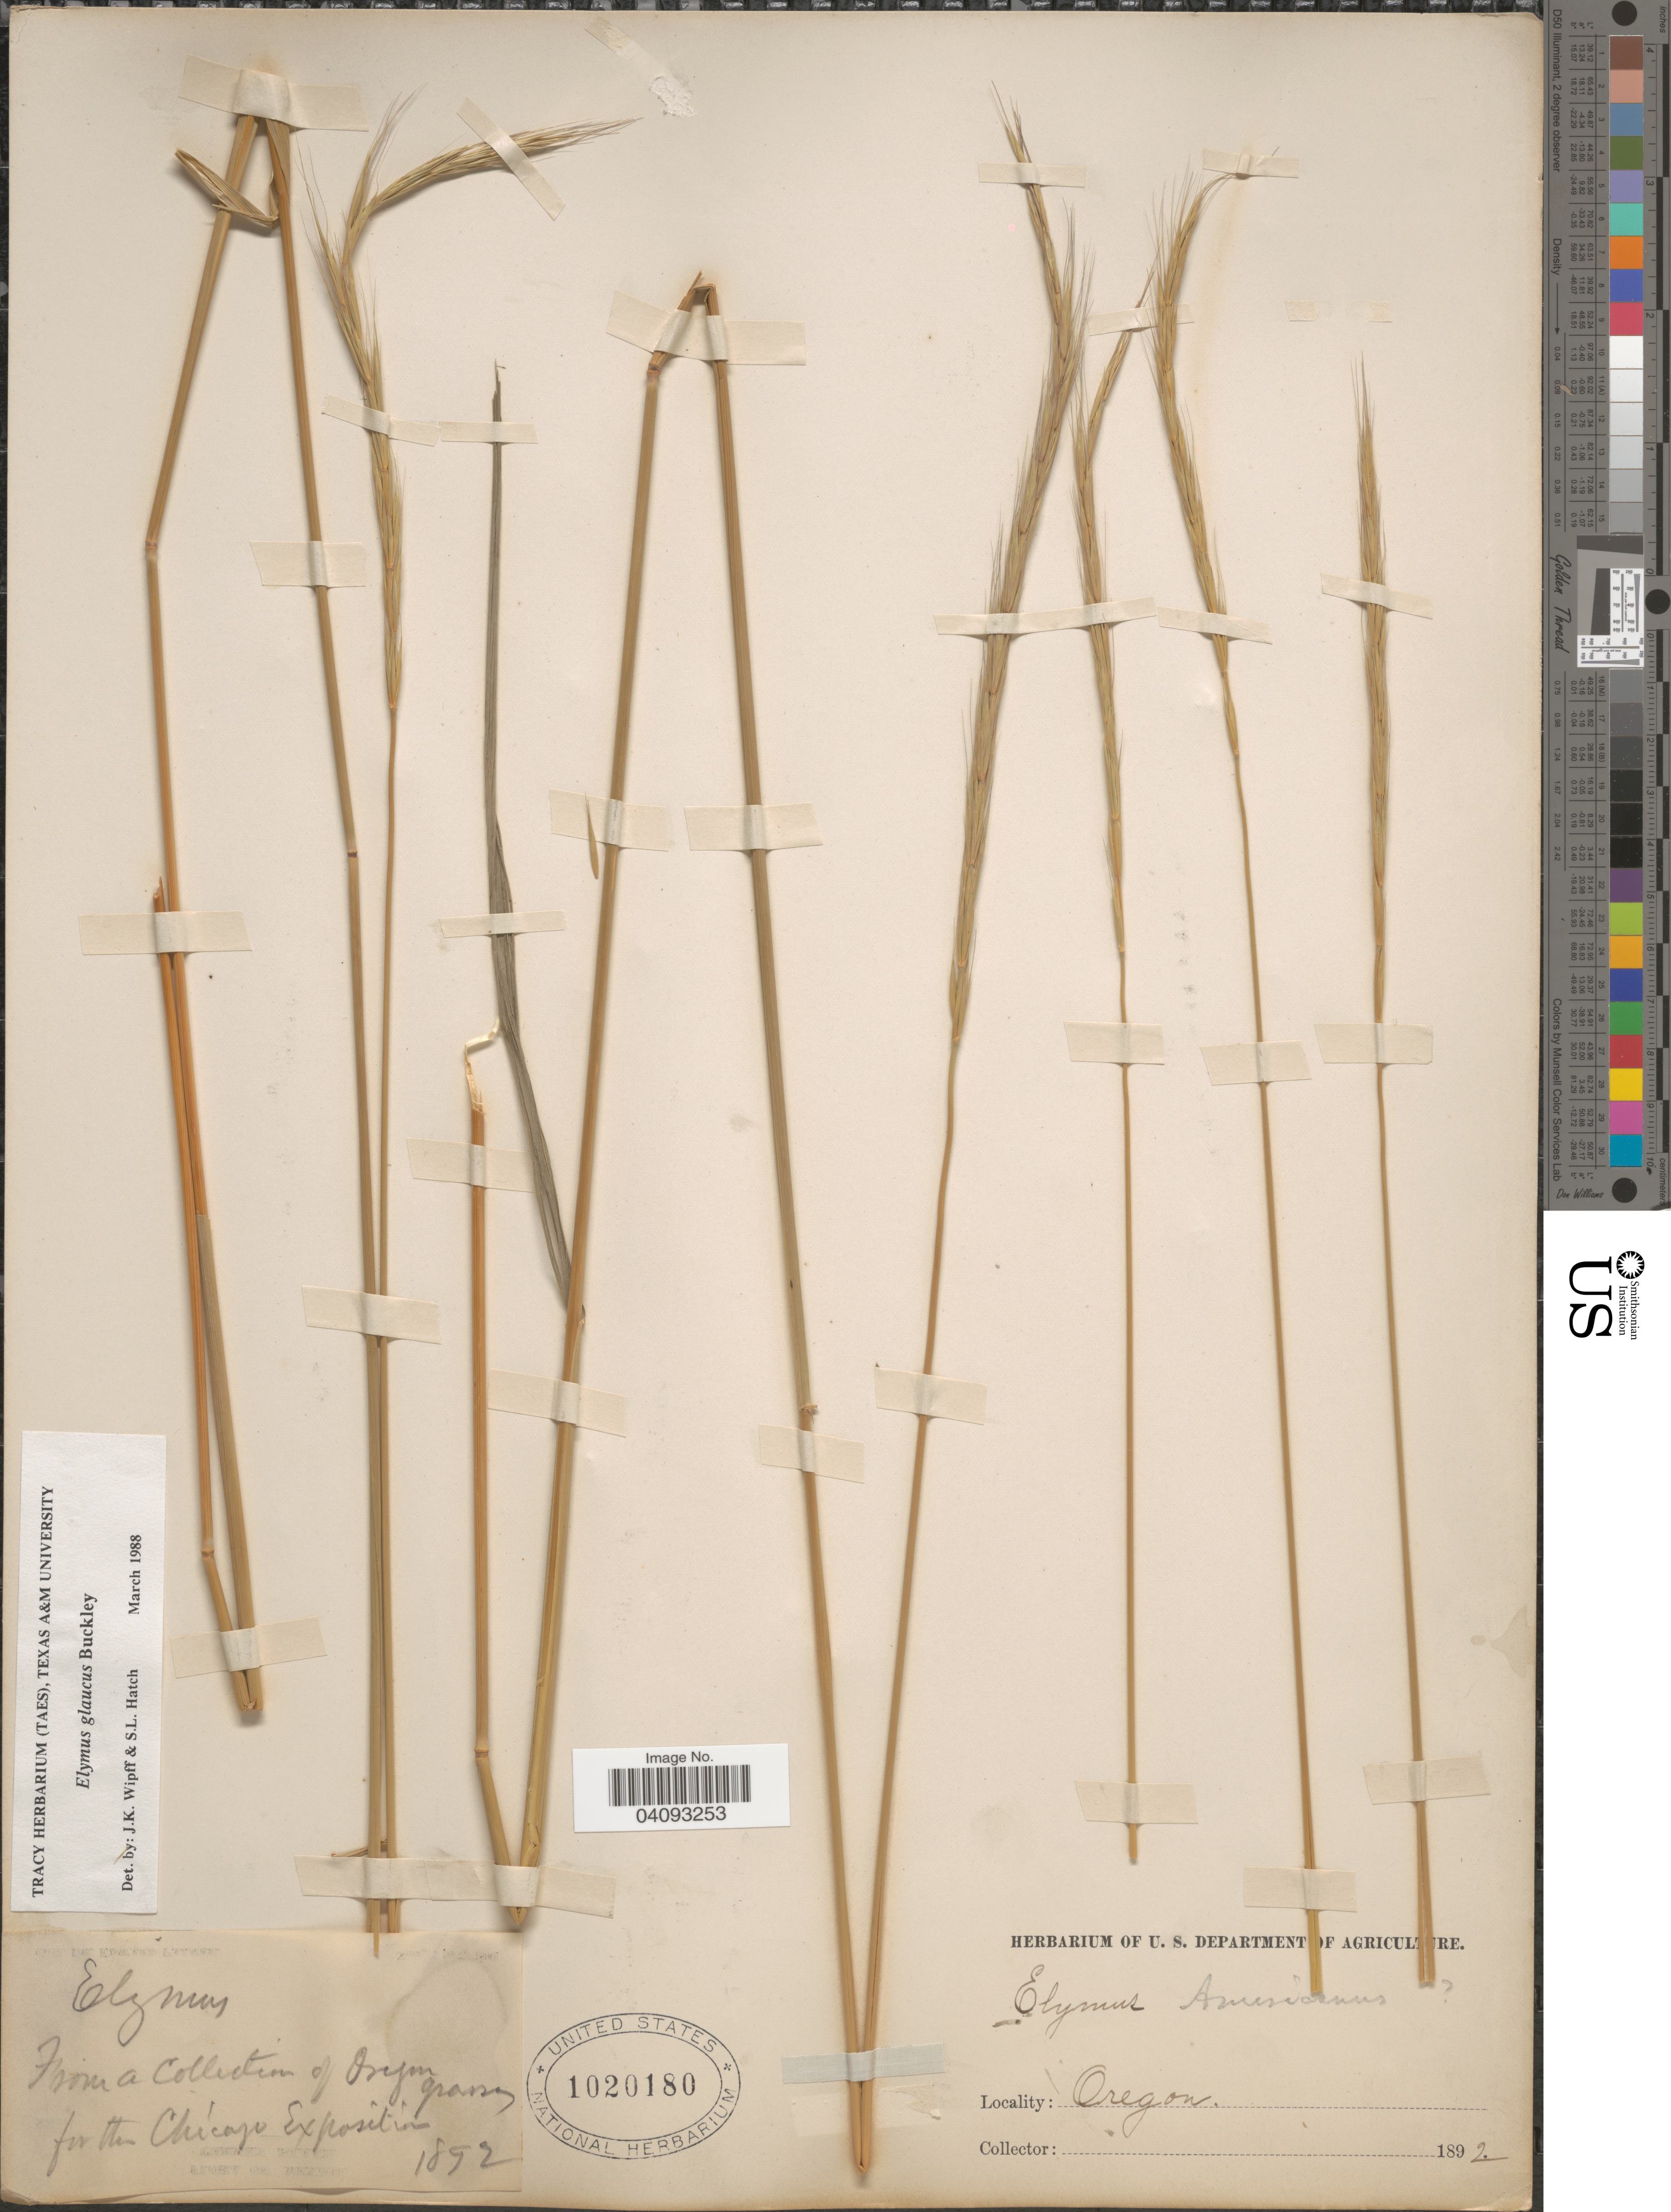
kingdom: Plantae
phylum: Tracheophyta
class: Liliopsida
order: Poales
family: Poaceae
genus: Elymus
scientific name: Elymus glaucus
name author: Buckley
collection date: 1892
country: United States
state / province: Oregon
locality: Chicago Exposition.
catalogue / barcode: US 1020180